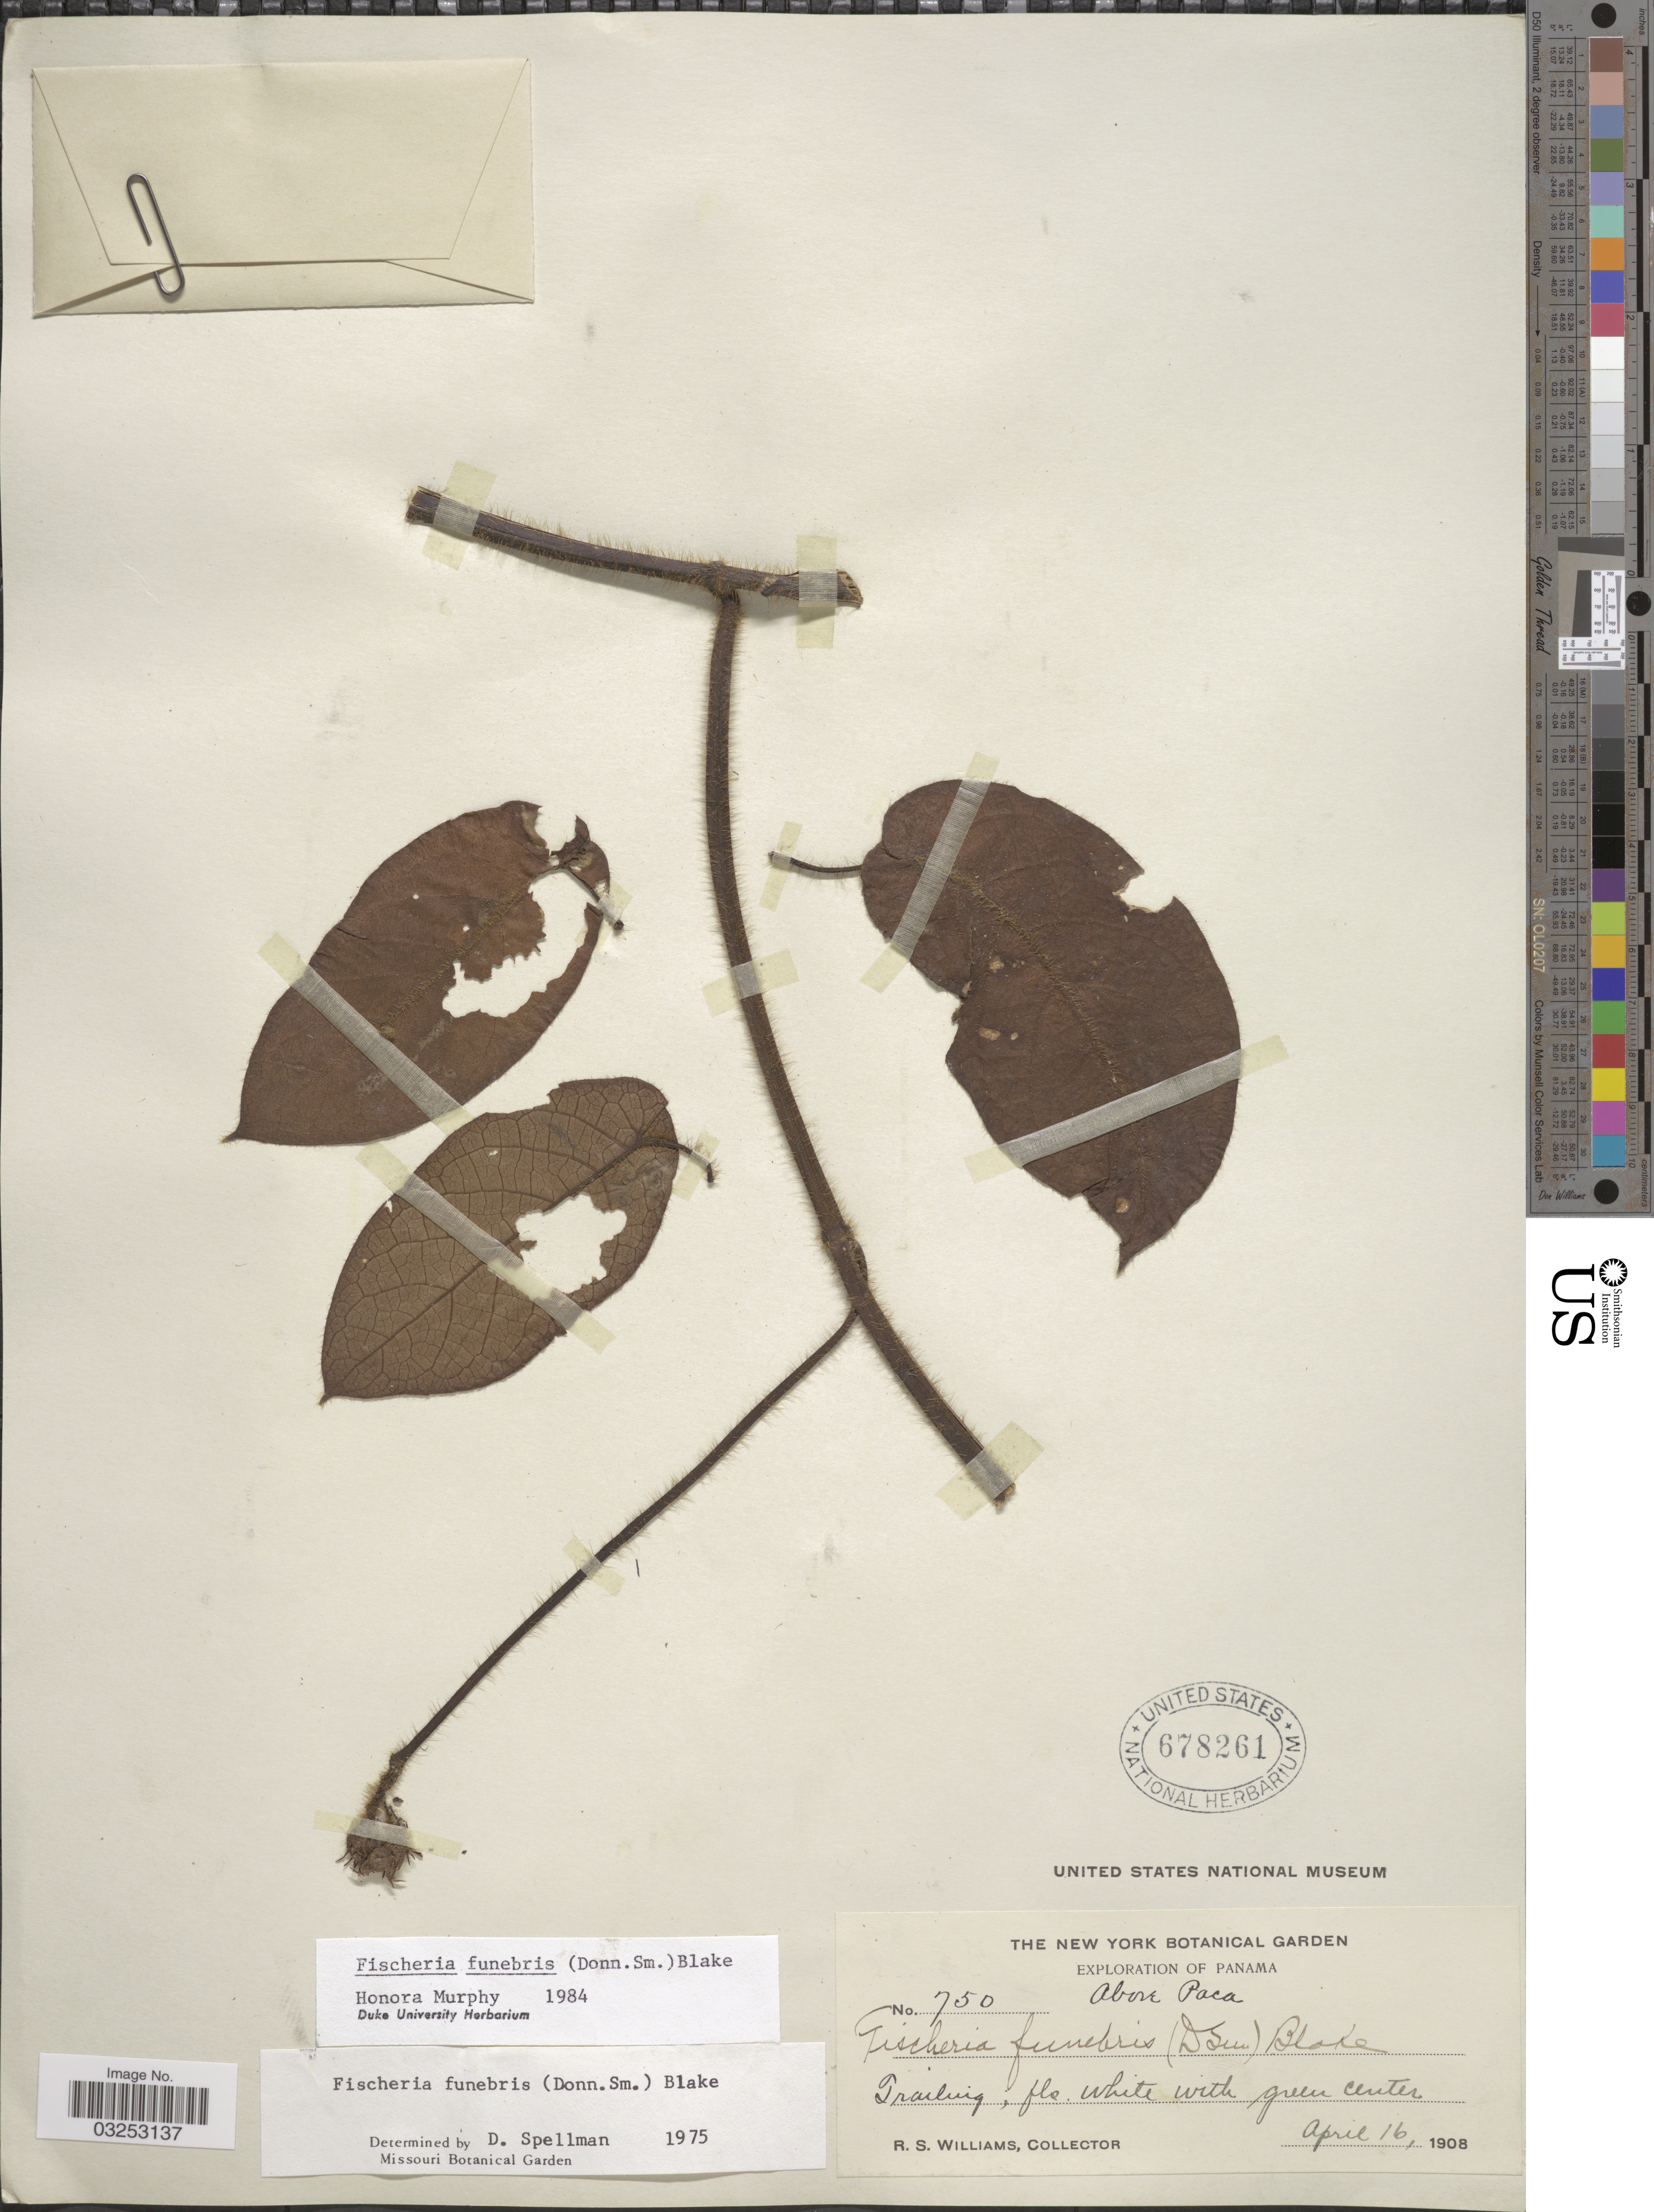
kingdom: Plantae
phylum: Tracheophyta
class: Magnoliopsida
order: Gentianales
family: Apocynaceae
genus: Fischeria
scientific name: Fischeria funebris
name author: (Donn. Sm.) S.F. Blake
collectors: R. S. Williams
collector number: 750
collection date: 1908-04-16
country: Panama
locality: Above Paca.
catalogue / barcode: US 678261